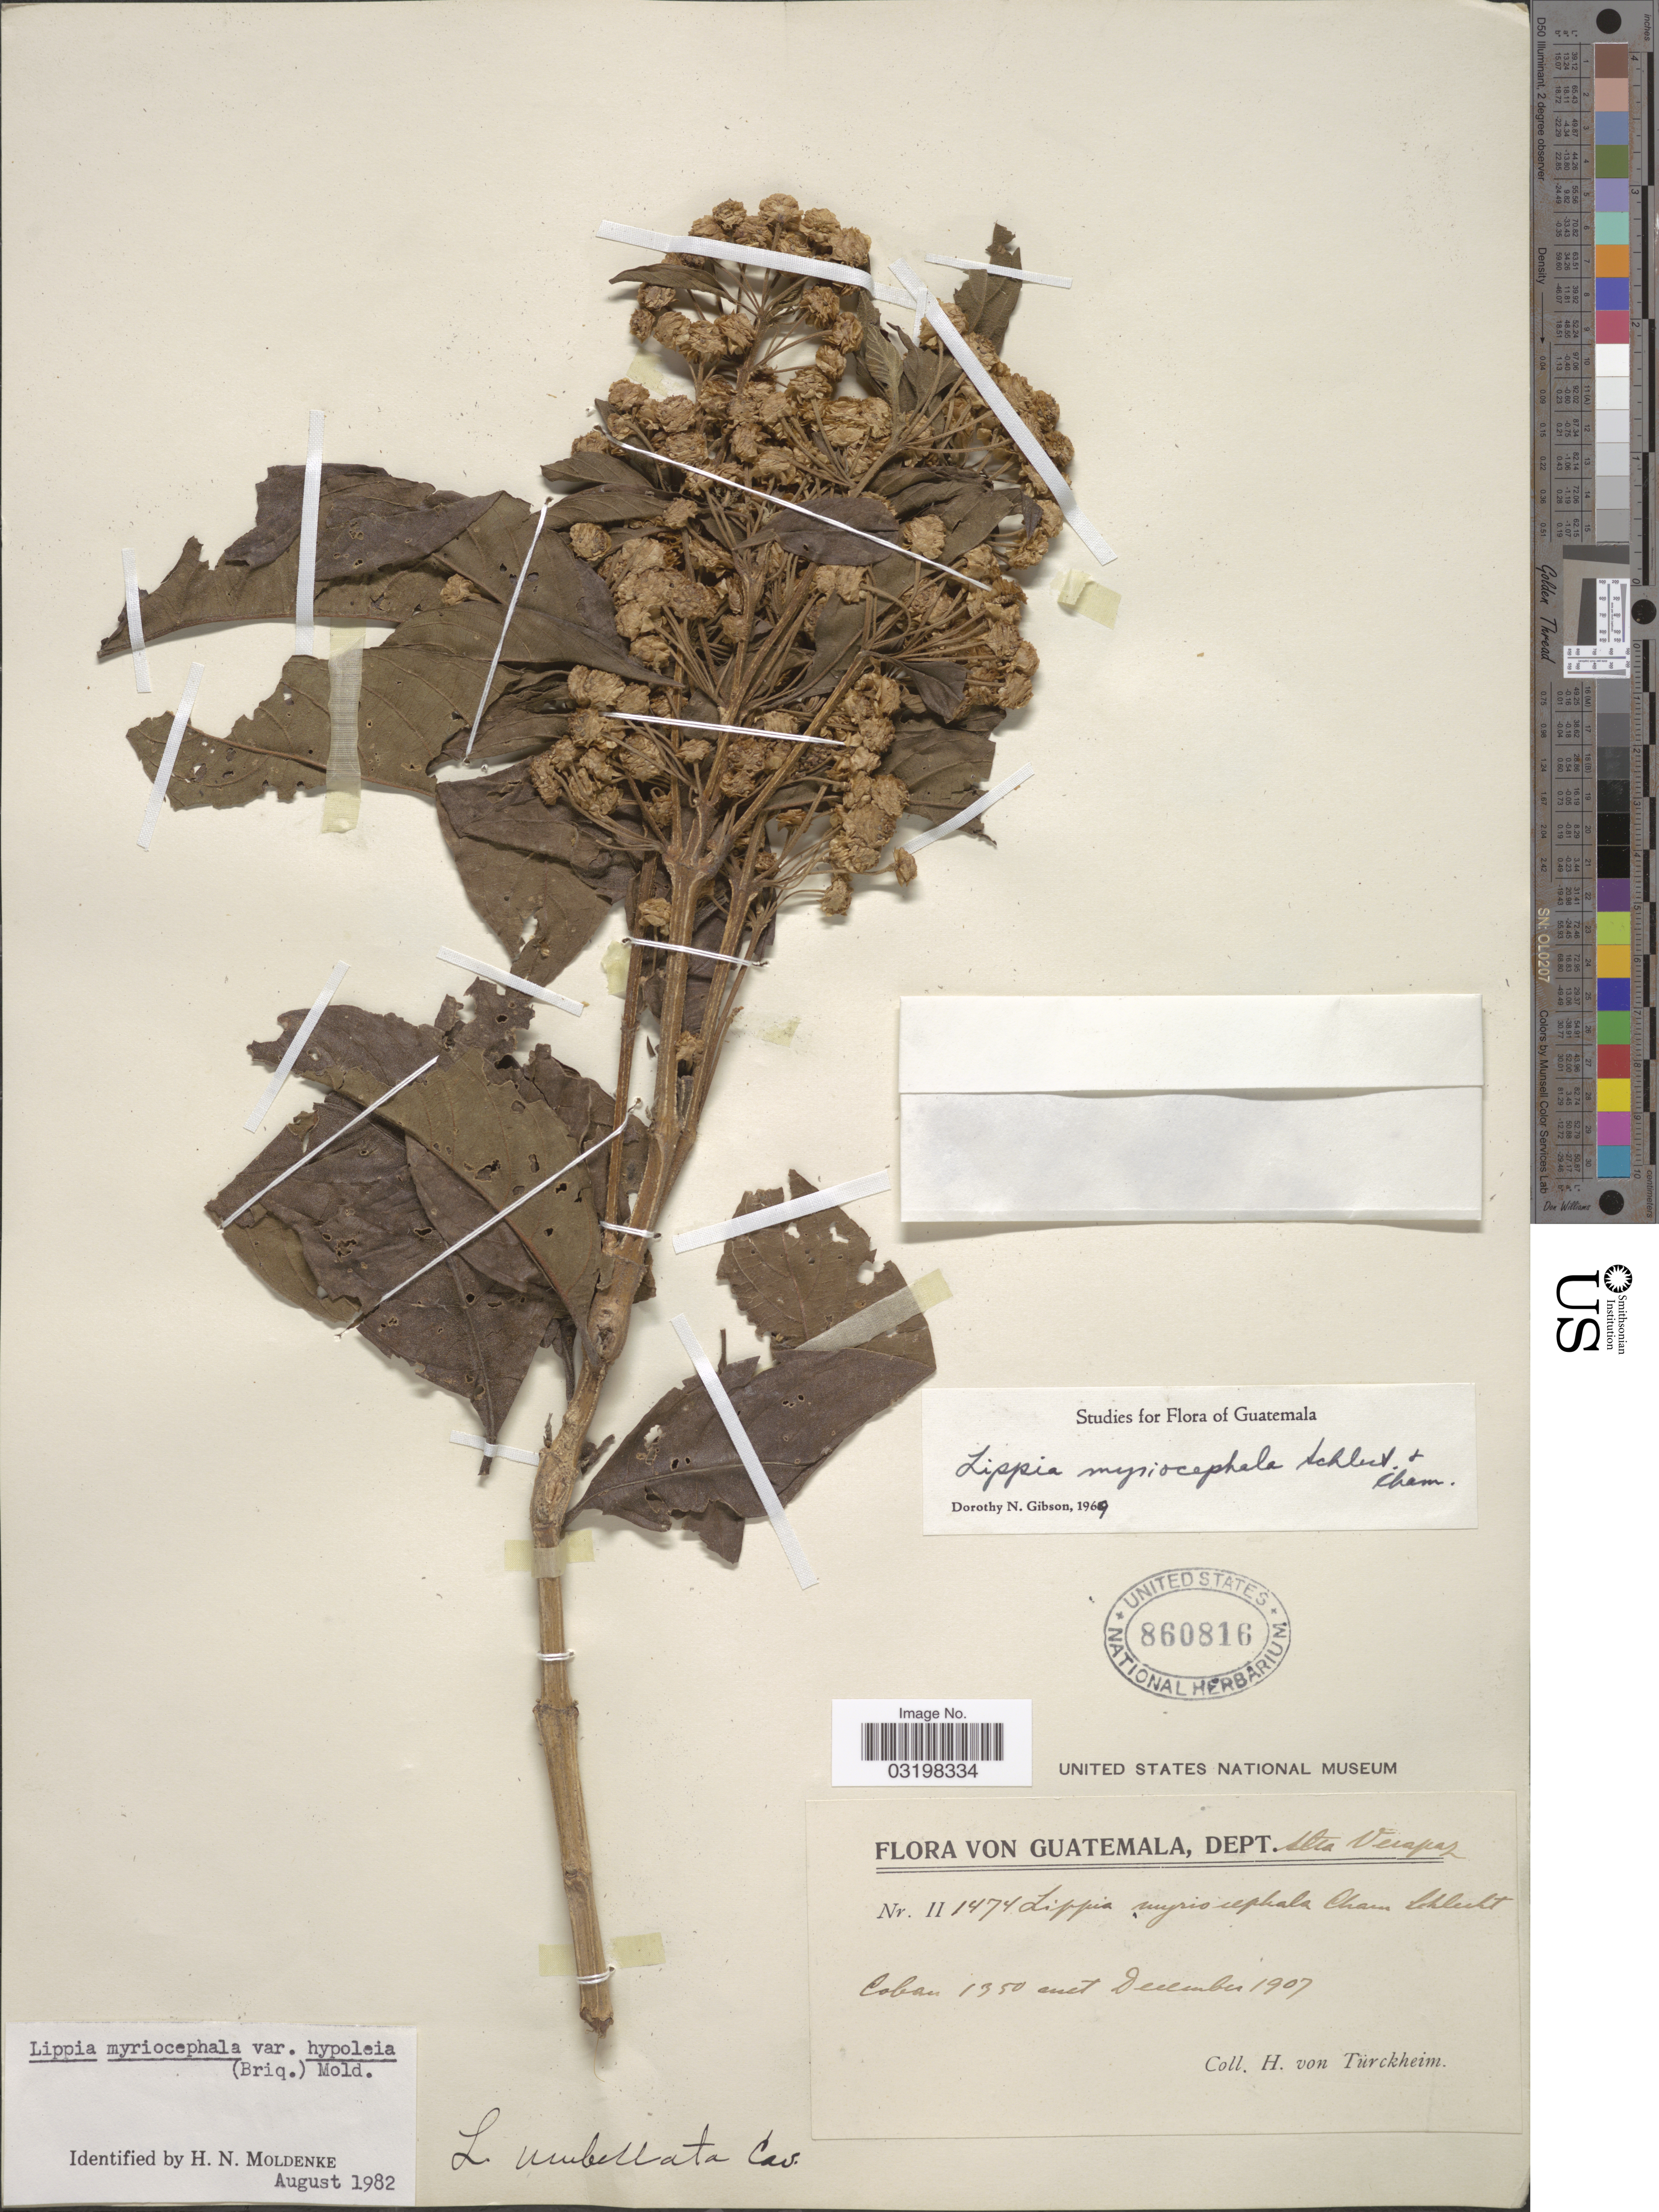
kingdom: Plantae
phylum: Tracheophyta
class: Magnoliopsida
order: Lamiales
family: Verbenaceae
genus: Lippia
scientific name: Lippia myriocephala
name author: Schltdl. & Cham.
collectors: H. von Türckheim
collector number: II1474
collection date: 1907-12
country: Guatemala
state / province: Alta Verapaz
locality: Dept. Alta Verapaz. Coban.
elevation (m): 1350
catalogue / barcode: US 860816